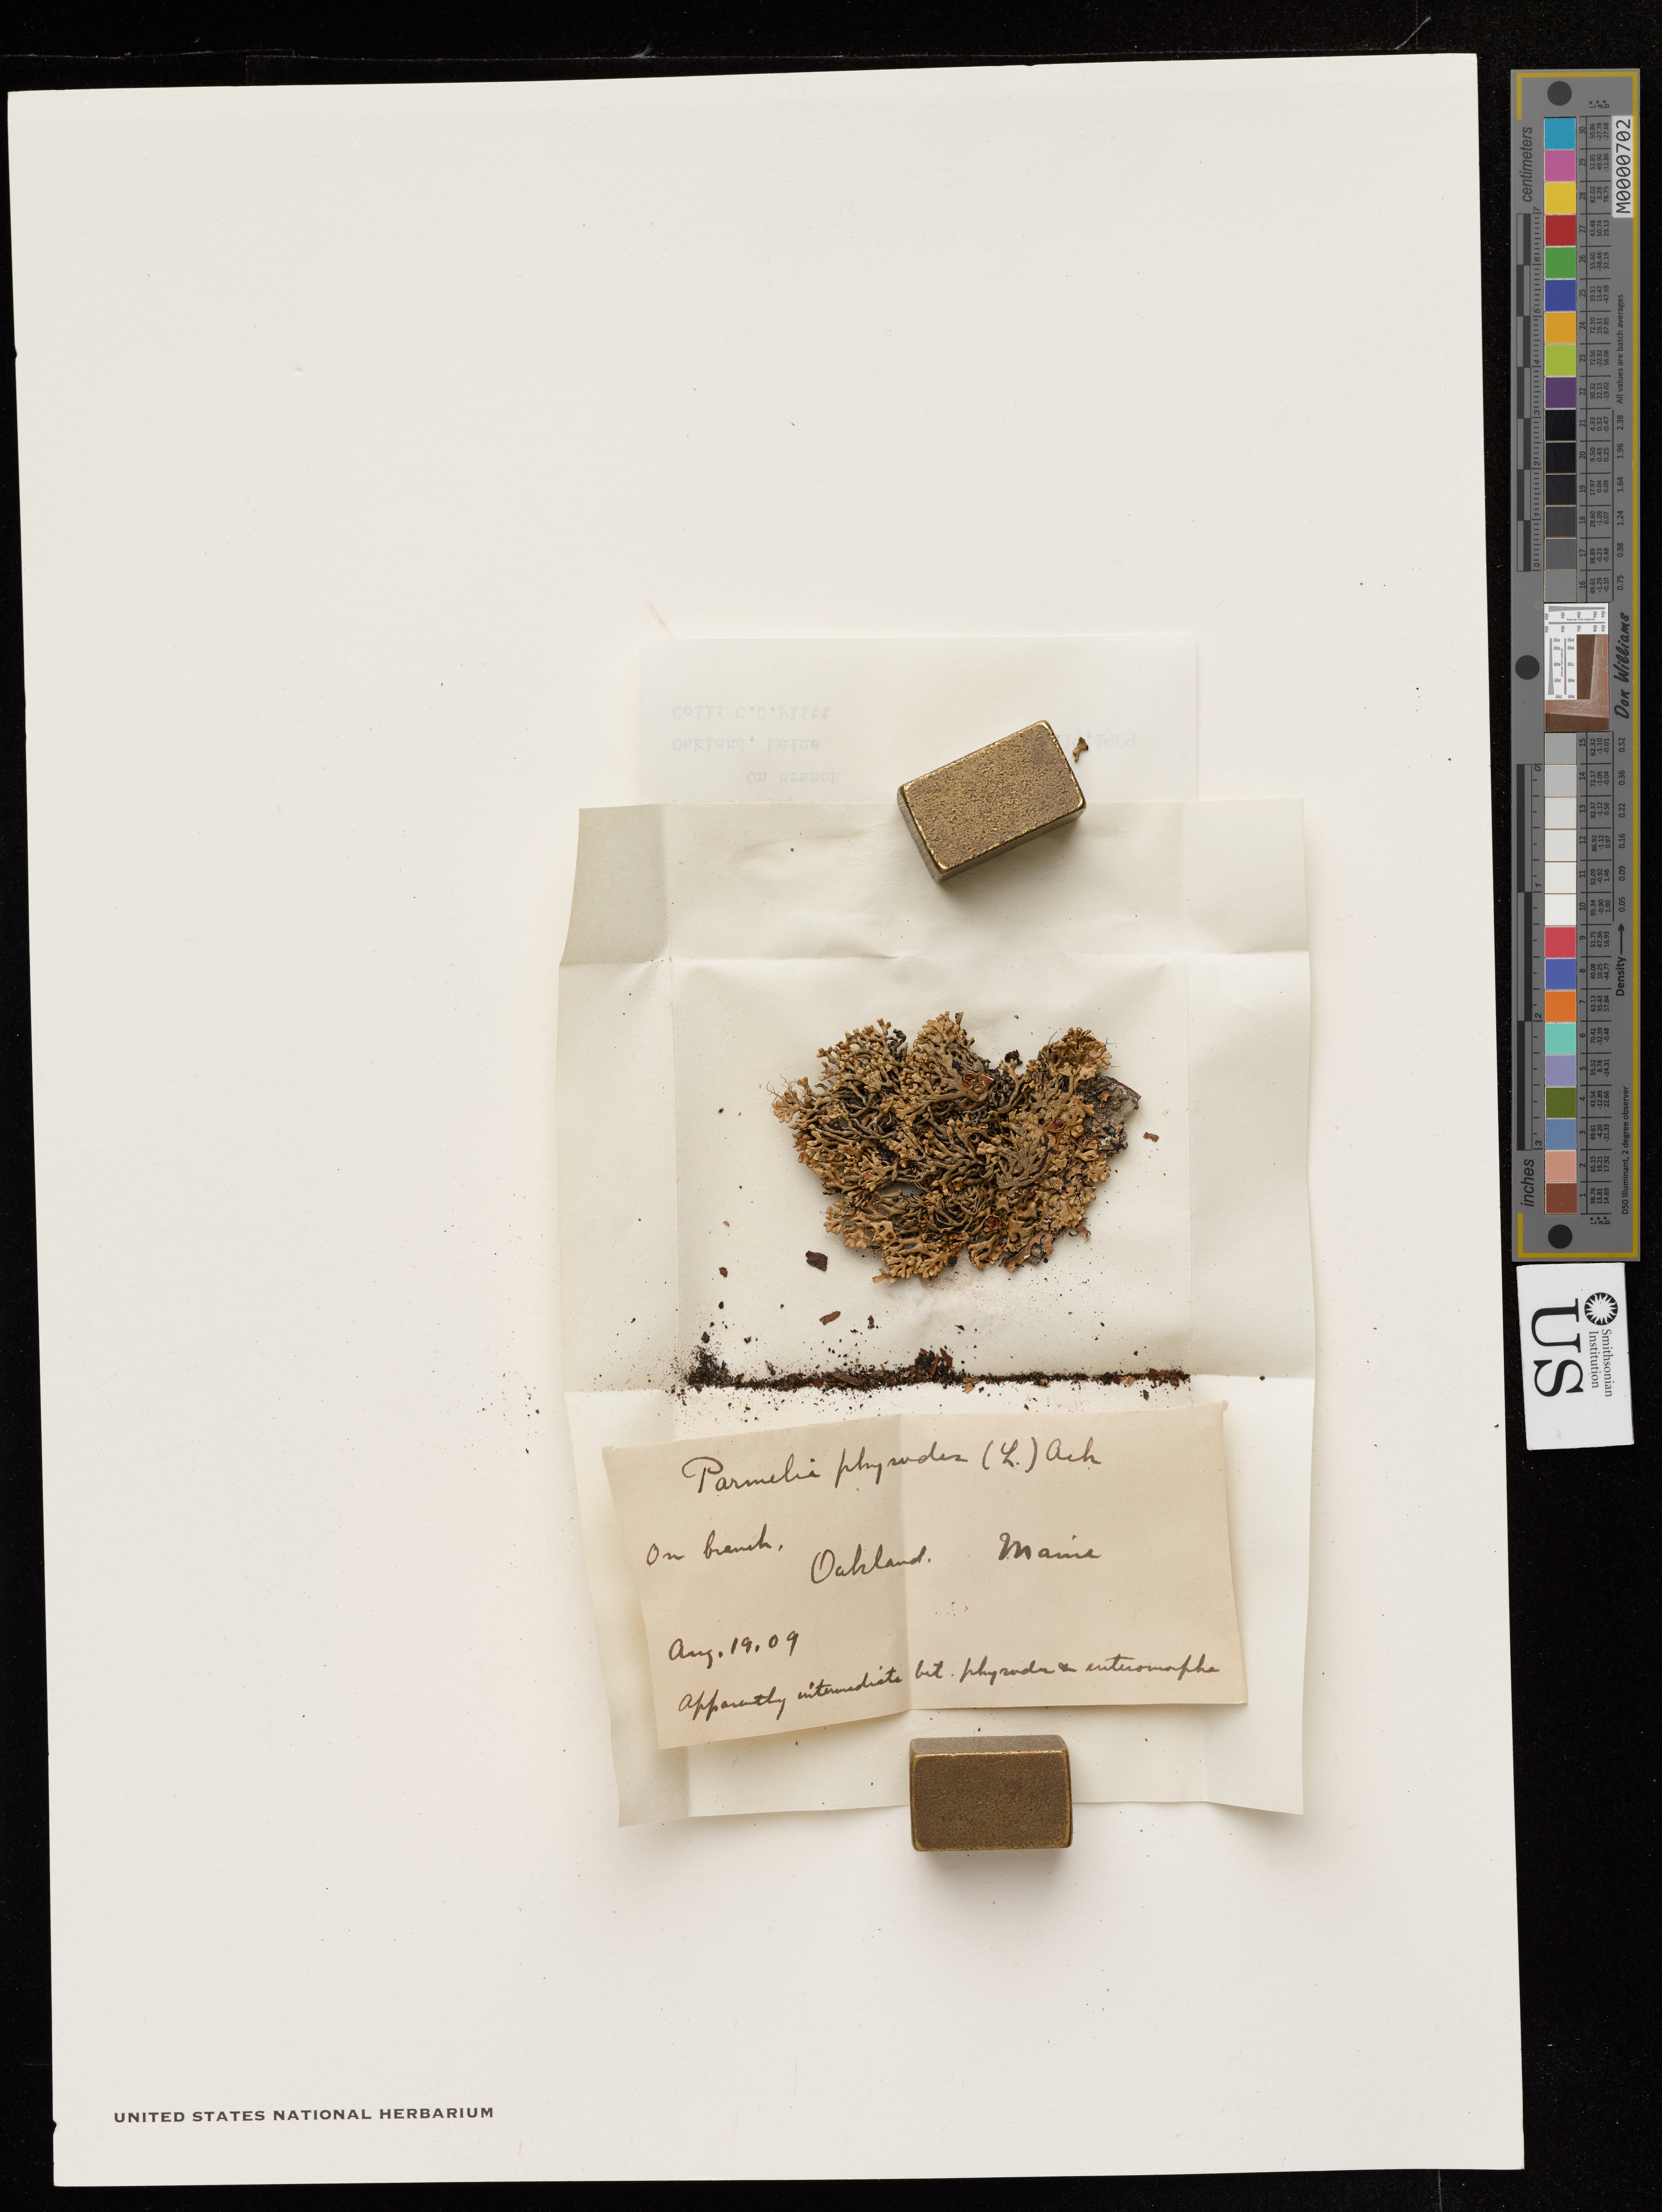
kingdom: Fungi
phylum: Ascomycota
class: Lecanoromycetes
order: Lecanorales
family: Parmeliaceae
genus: Hypogymnia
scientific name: Hypogymnia krogiae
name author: Ohlsson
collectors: C. Plitt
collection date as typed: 19 Aug 1909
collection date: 1909-08-19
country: United States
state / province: Maine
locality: Oakland